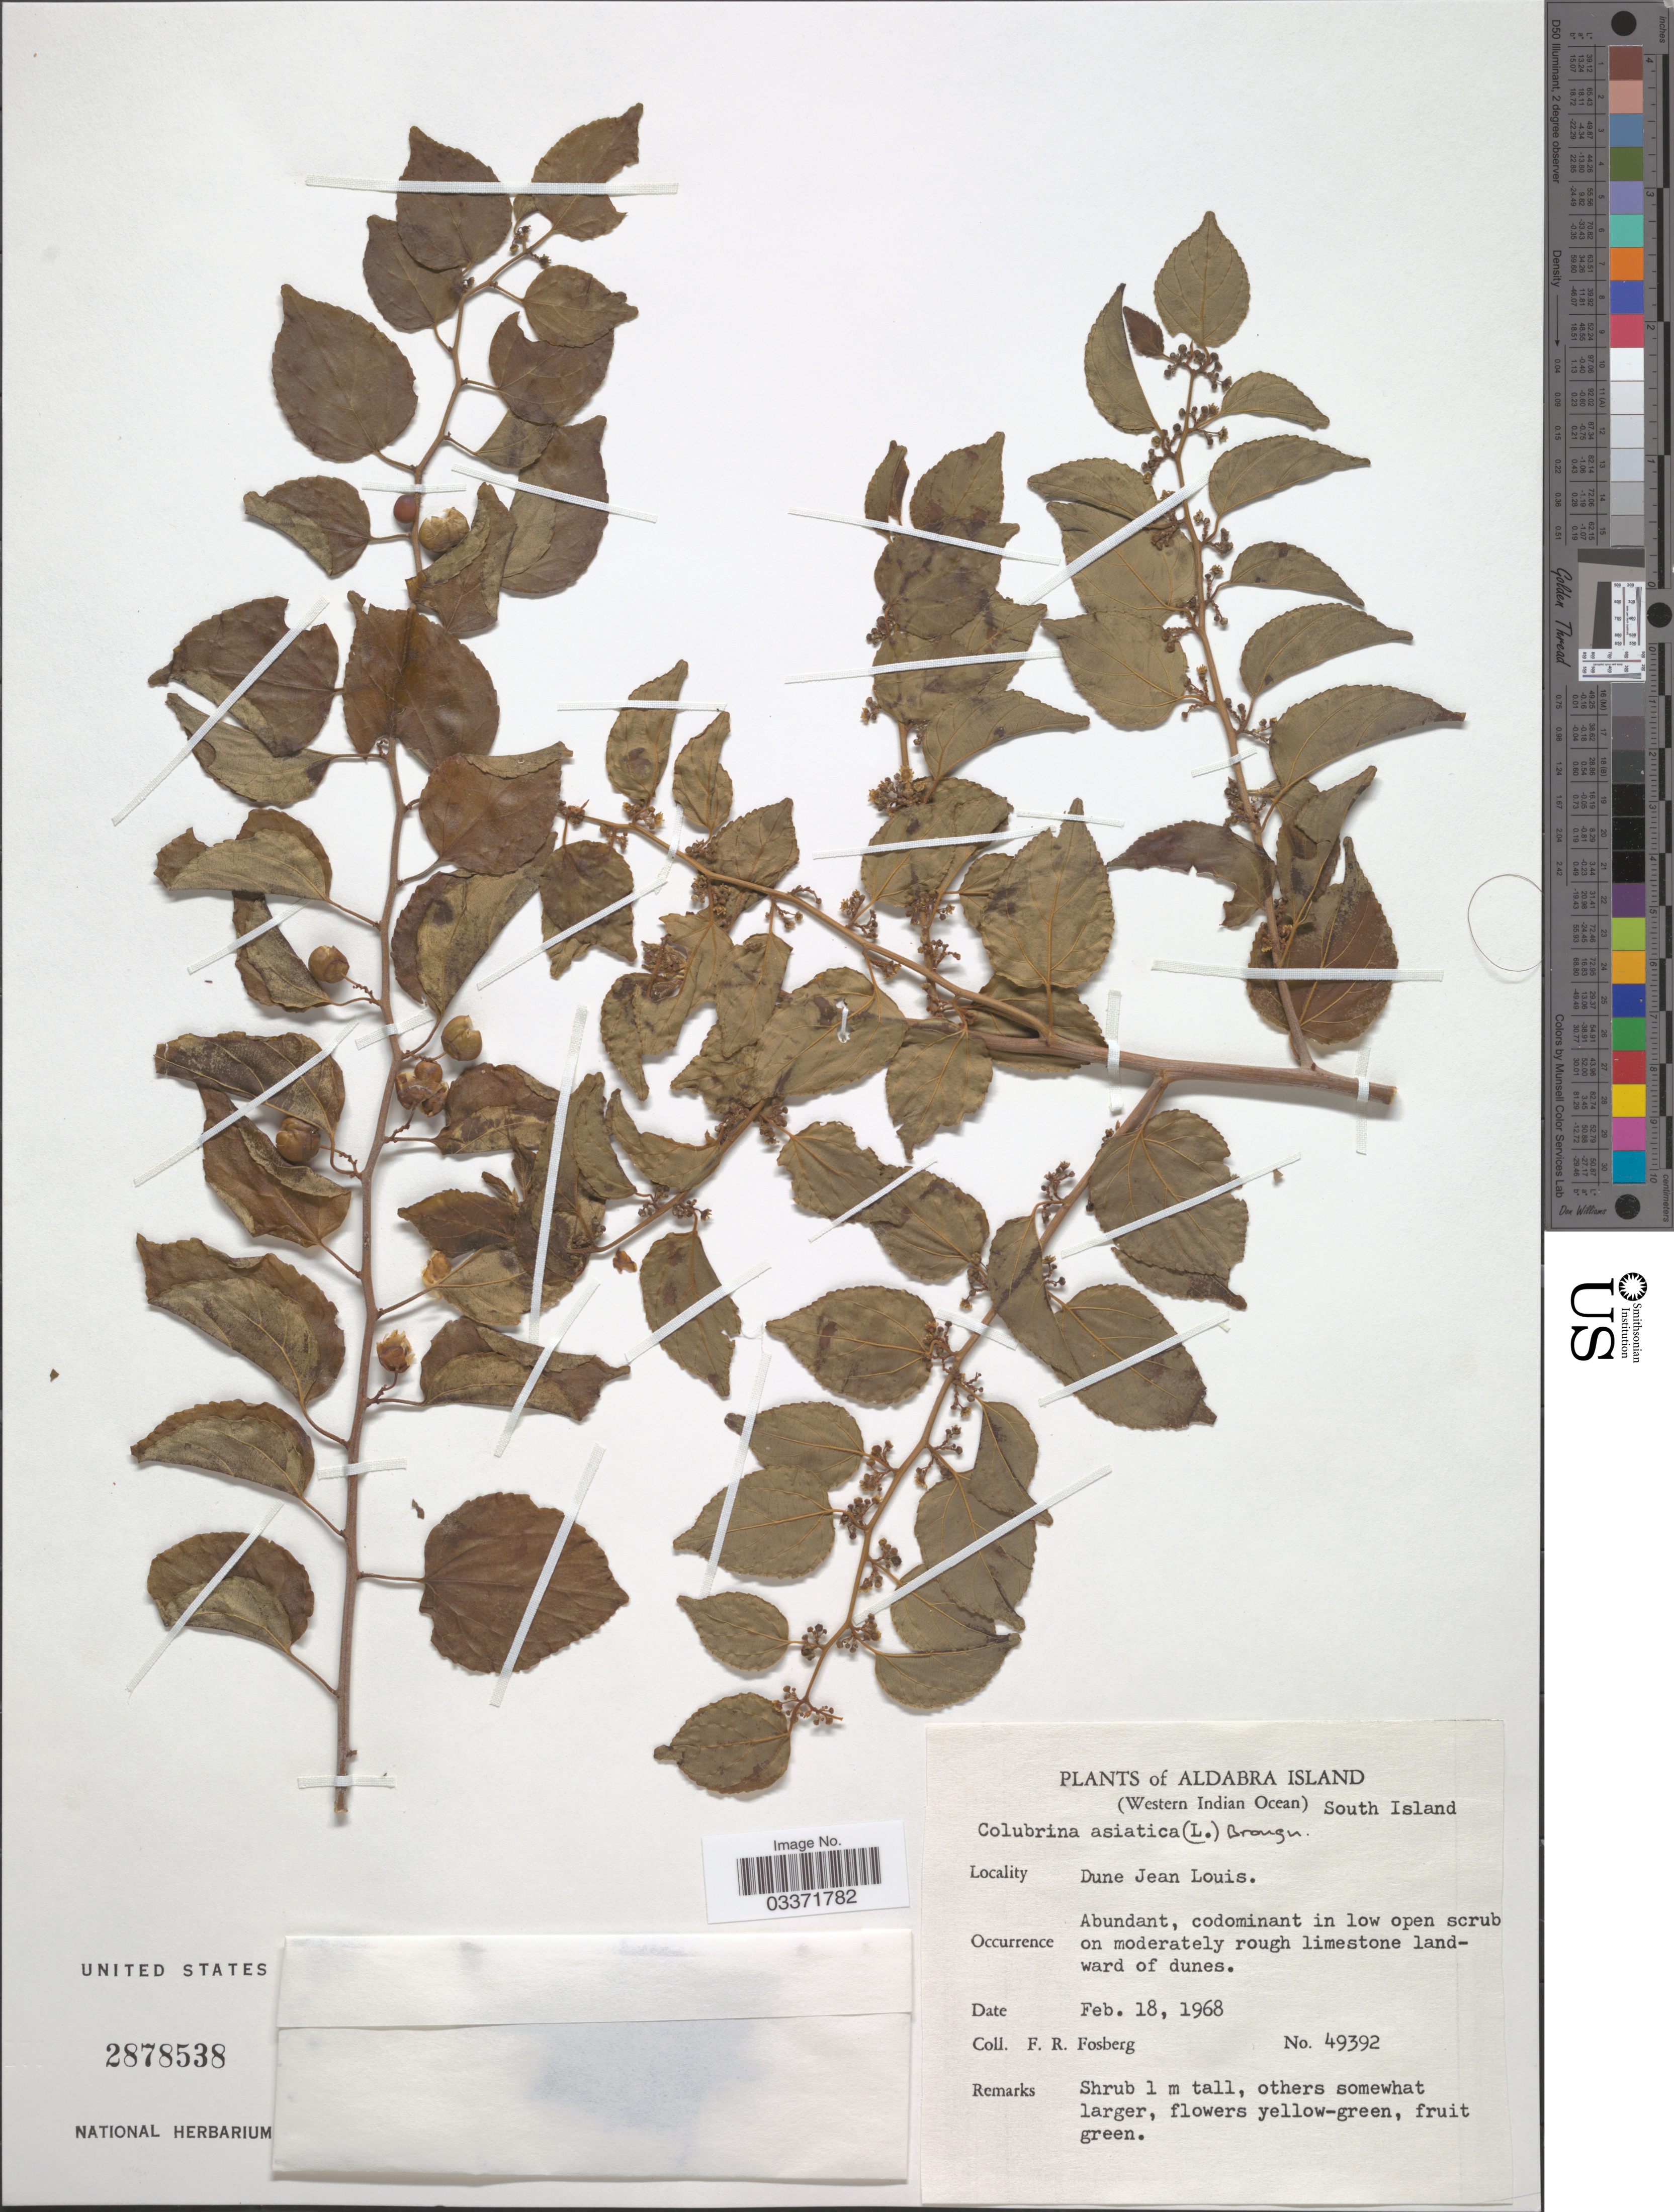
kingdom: Plantae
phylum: Tracheophyta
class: Magnoliopsida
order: Rosales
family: Rhamnaceae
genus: Colubrina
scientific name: Colubrina asiatica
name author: (L.) Brongn.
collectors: F. R. Fosberg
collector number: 49392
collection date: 1968-02-18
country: Seychelles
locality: Aldabra Island (Western Indian Ocean), South Island, Dune Jean Louis.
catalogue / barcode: US 2878538